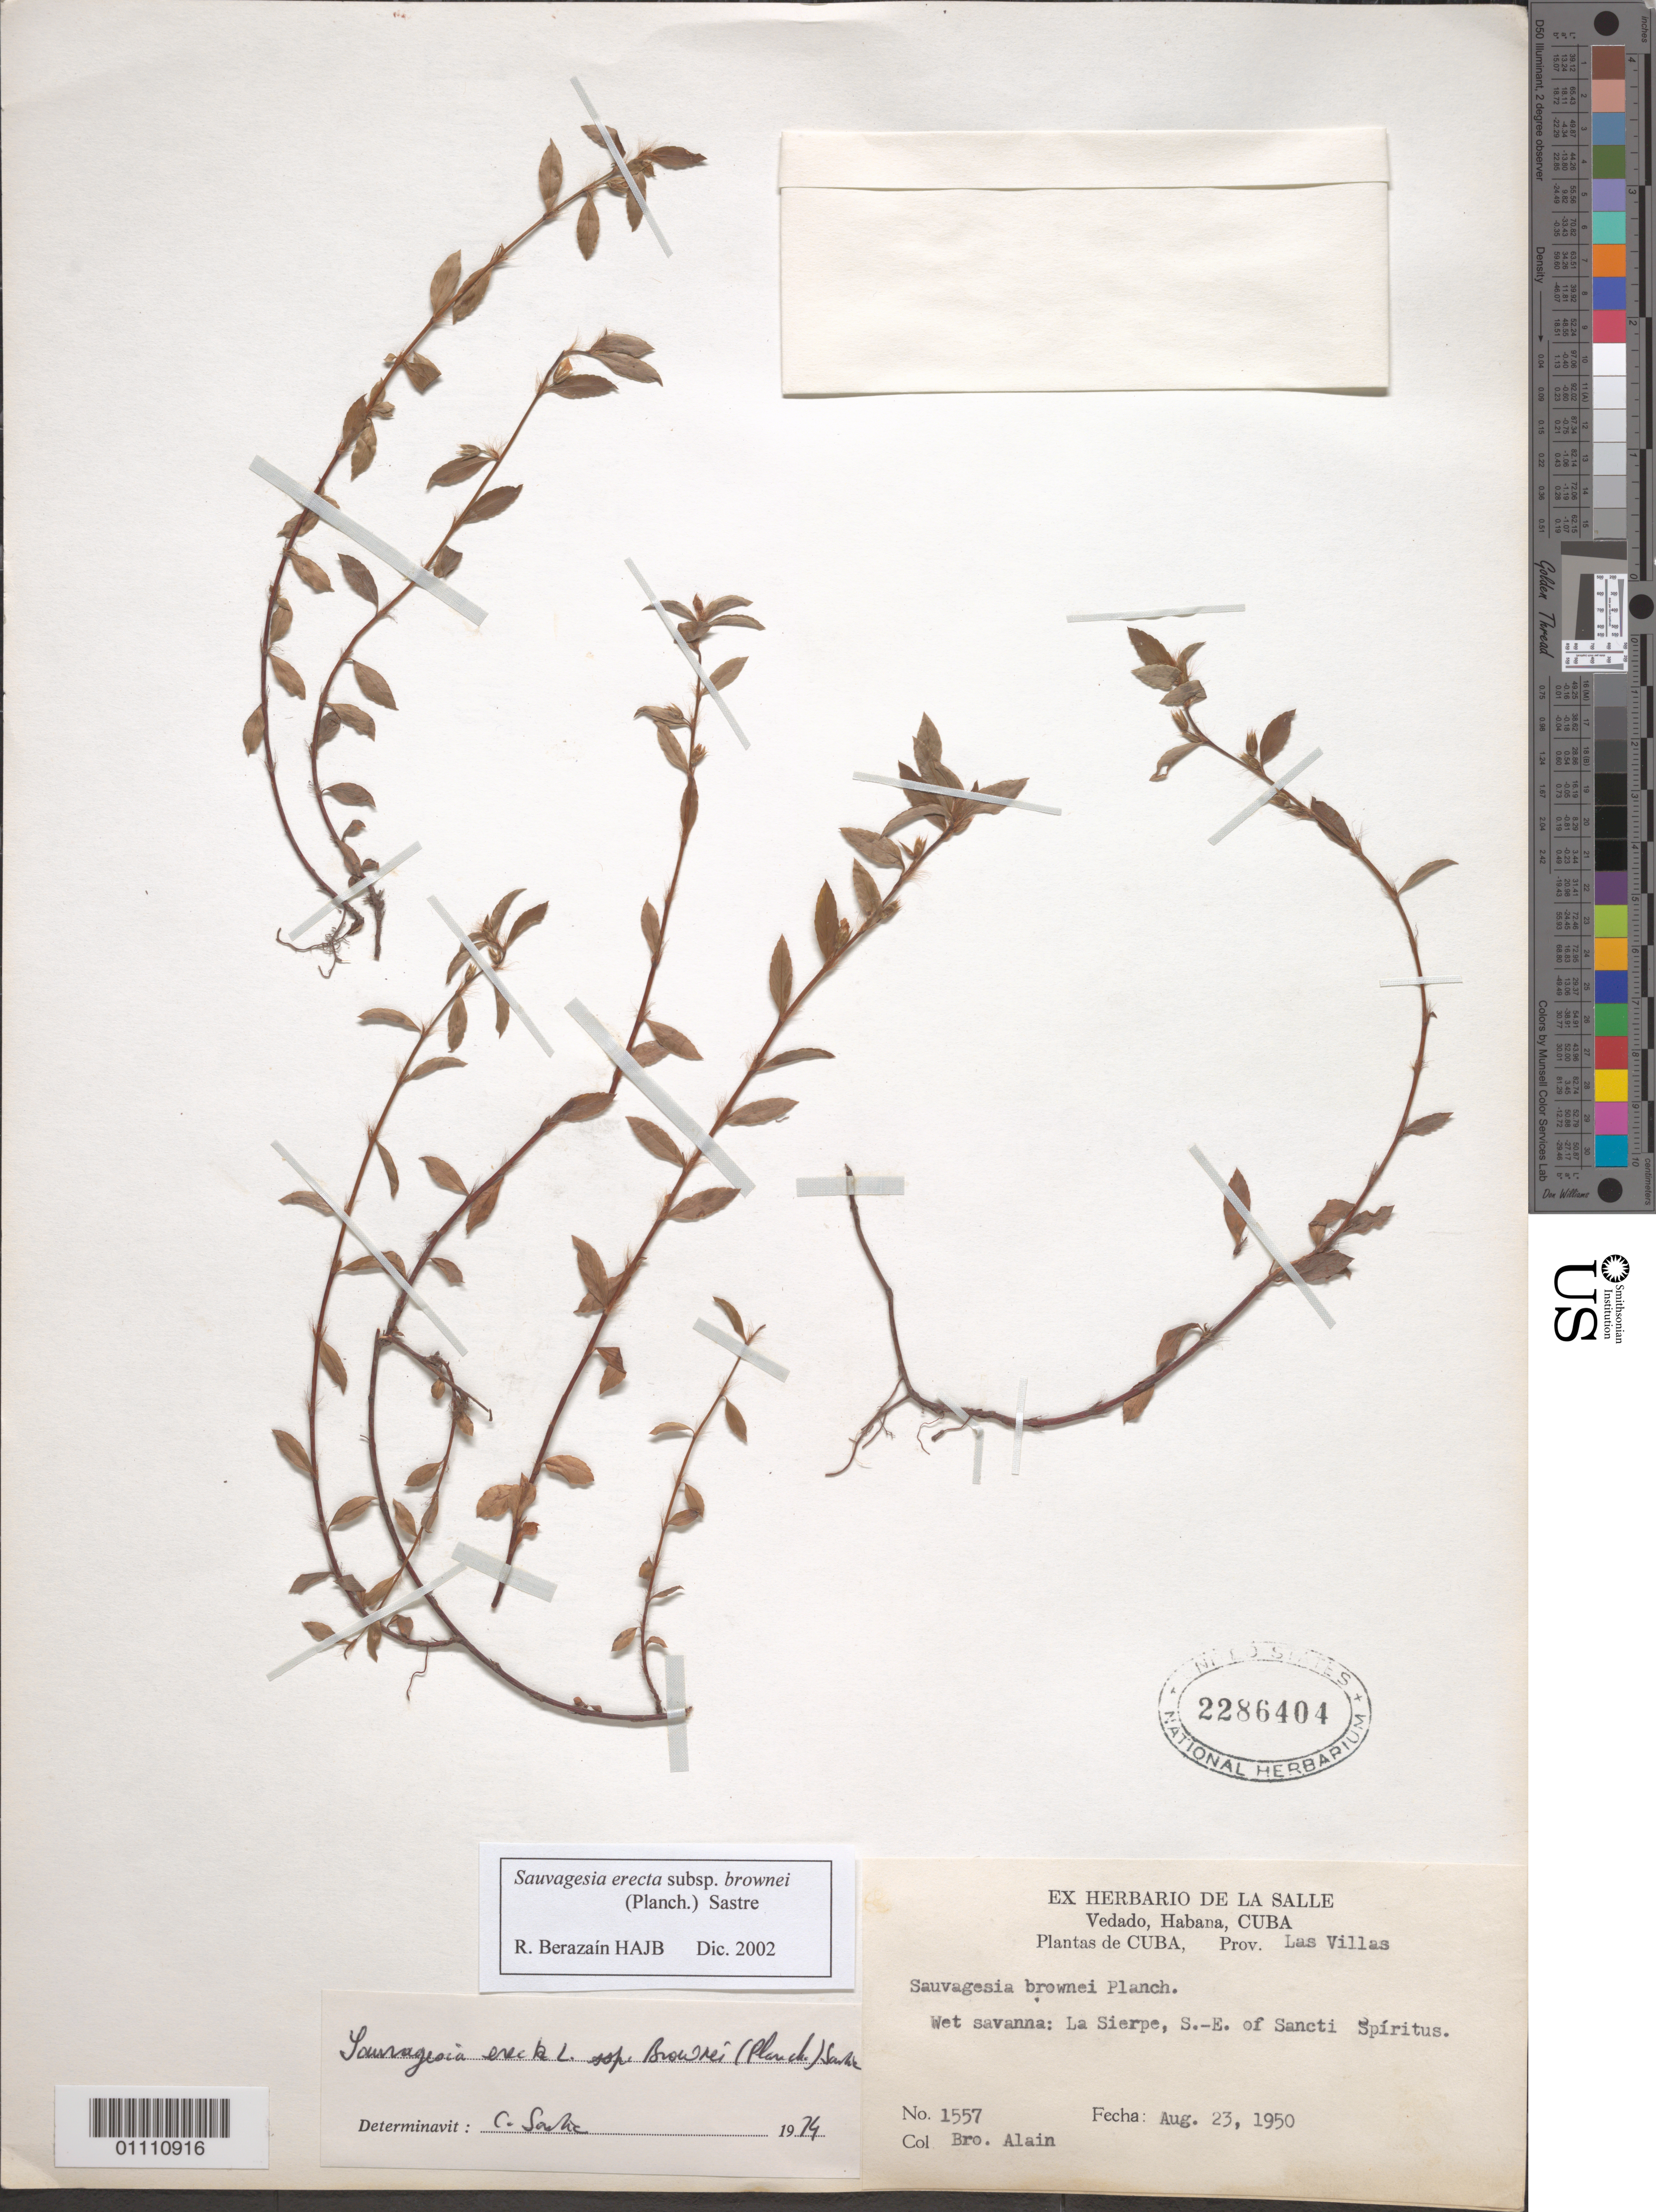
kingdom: Plantae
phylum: Tracheophyta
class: Magnoliopsida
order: Malpighiales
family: Ochnaceae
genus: Sauvagesia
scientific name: Sauvagesia erecta subsp. brownei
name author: (Planch.) Sastre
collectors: A. H. Liogier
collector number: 1557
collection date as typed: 23 Aug 1950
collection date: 1950-08-23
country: Cuba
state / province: Las Villas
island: Cuba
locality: Las Villas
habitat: wet savanna: La Sierpe, S.-E. of Sancti Spiritus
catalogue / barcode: US 2286404